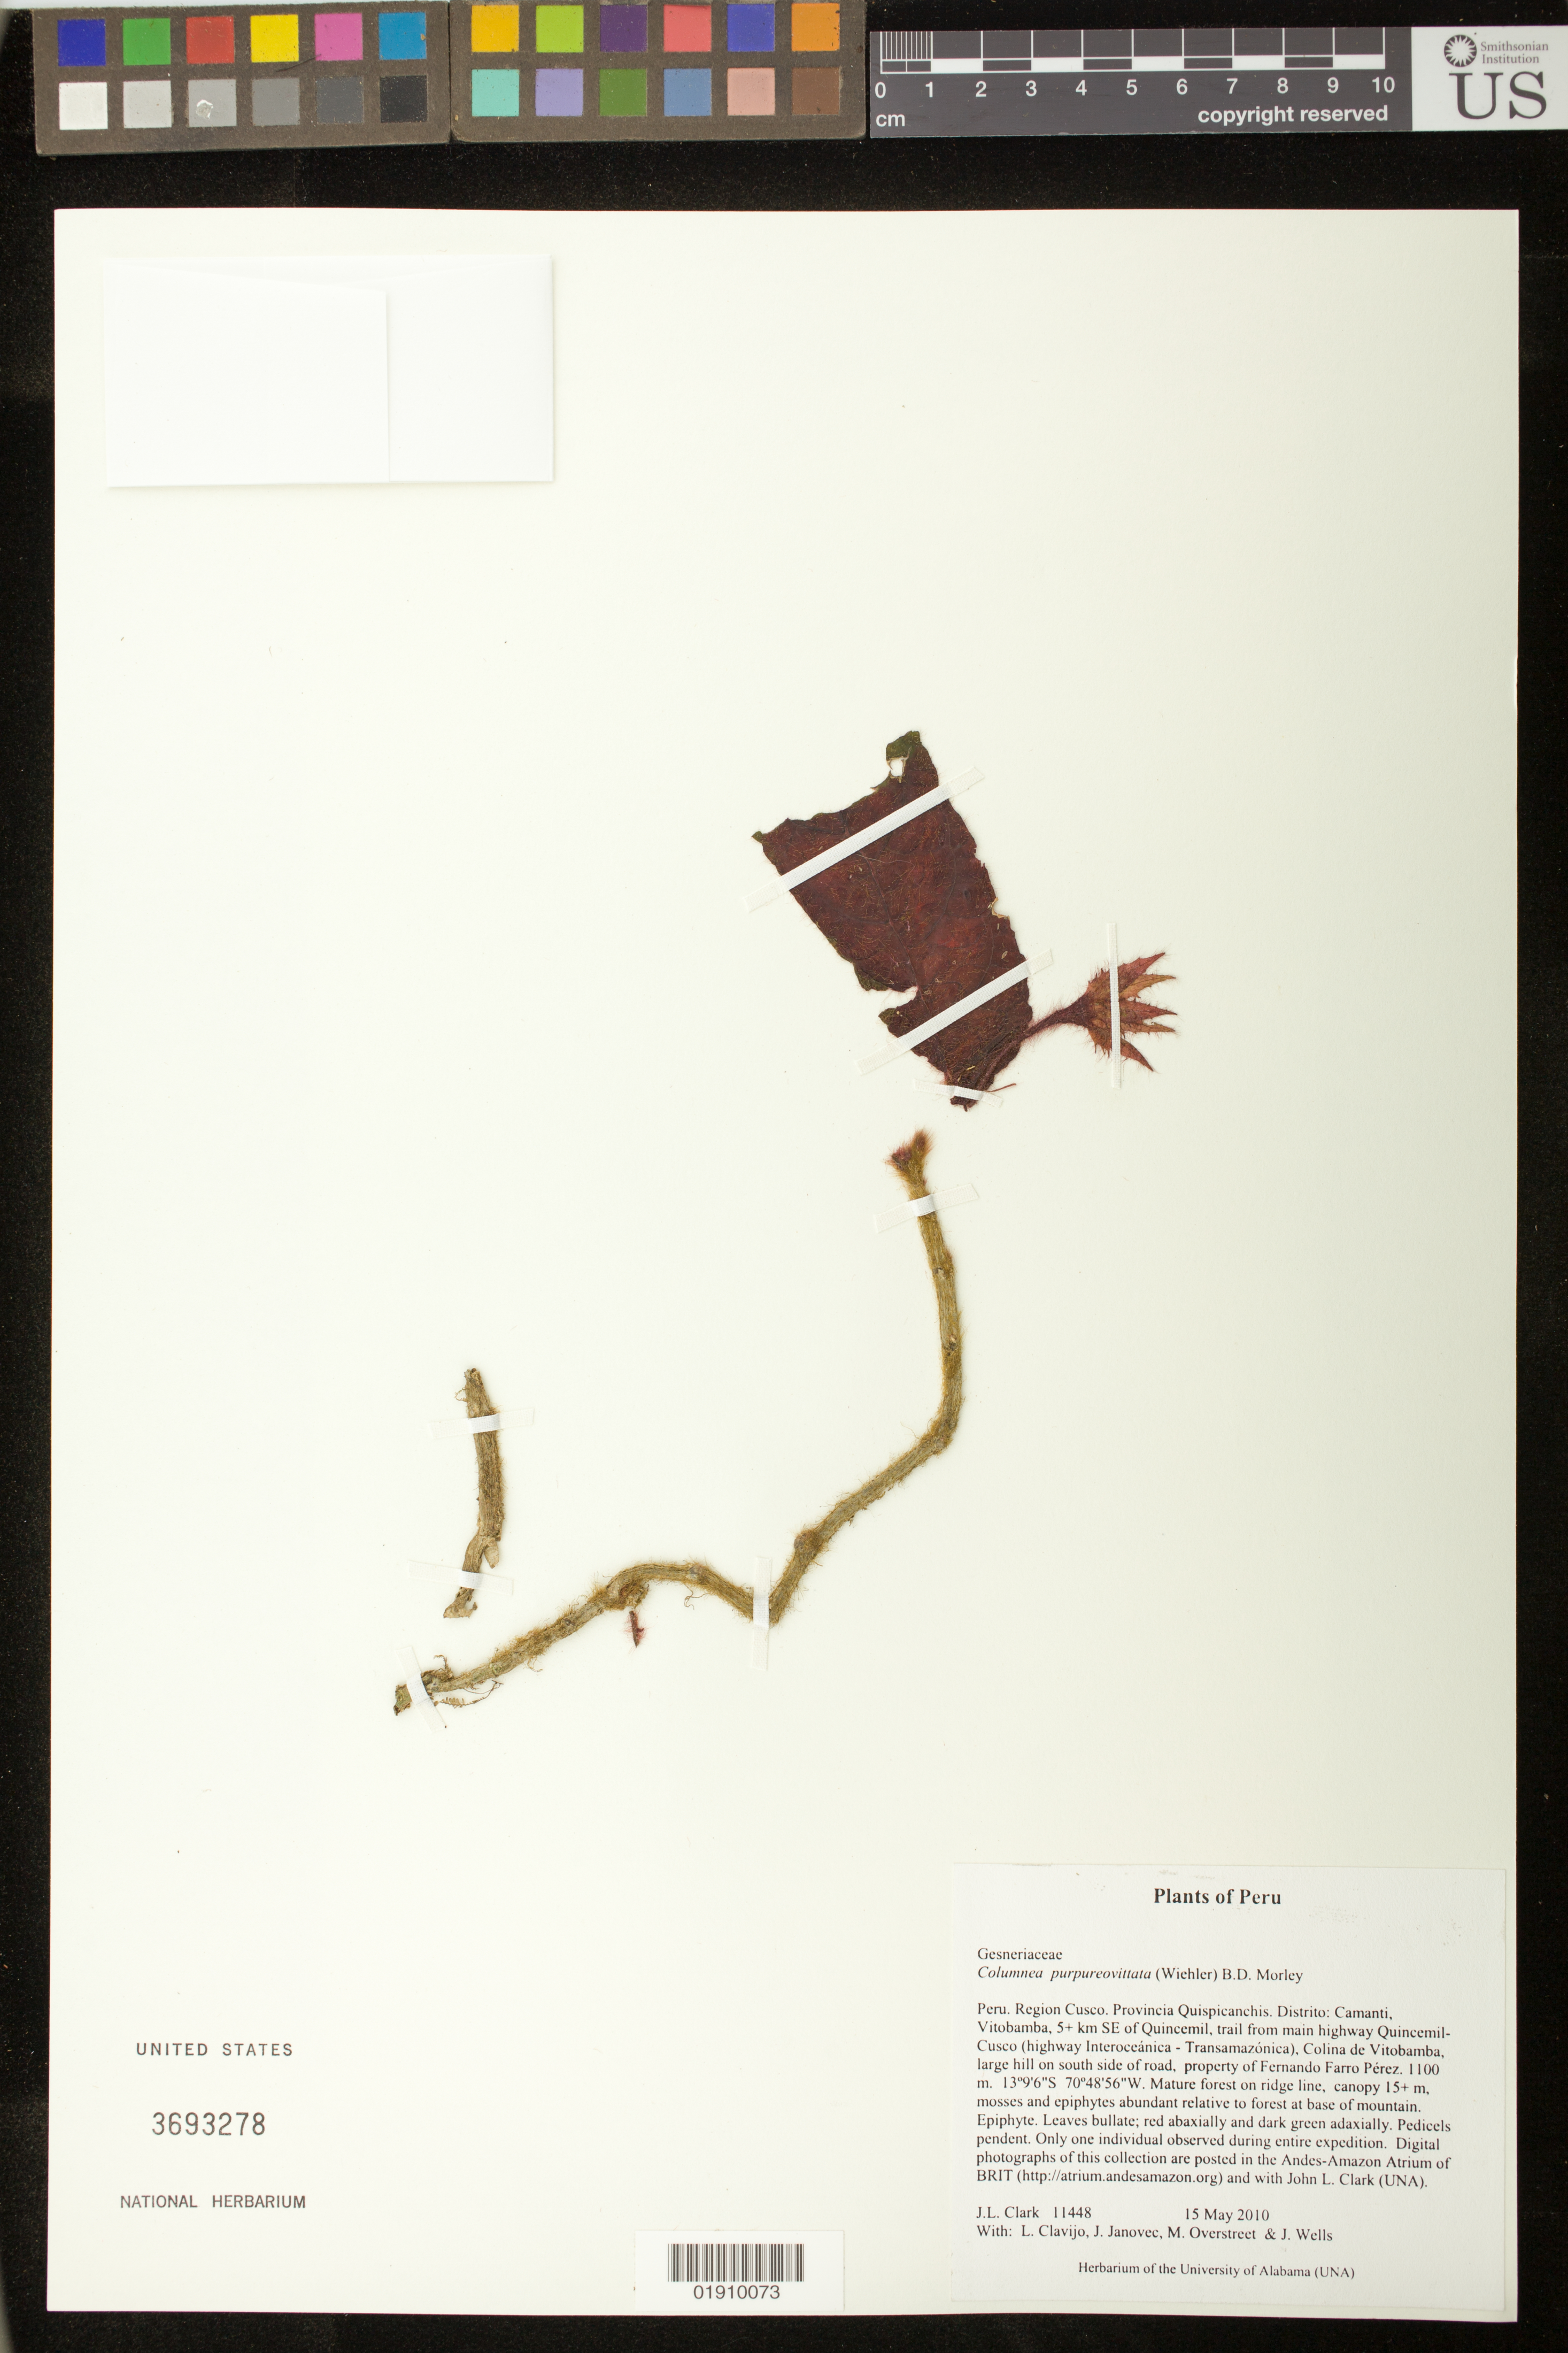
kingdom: Plantae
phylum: Tracheophyta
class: Magnoliopsida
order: Lamiales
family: Gesneriaceae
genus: Columnea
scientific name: Columnea purpureovittata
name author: (Wiehler) B.D. Morley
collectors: J. L. Clark, L. Clavijo, M. Overstreet & J. Wells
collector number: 11448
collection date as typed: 15 May 2010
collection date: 2010-05-15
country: Peru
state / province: Cusco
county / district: Quispicanchis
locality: Distrito: Camanti, Vitobamba, 5+km SE of Quincemil, trail from main highway Quincemil-Cusco (highway Interoceanica-Transamazonica), Colina de Vitobamba, large hill on south side of road, property of Fernando Farro Perez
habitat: Mature forest on ridge line, canopy 15+ m, mosses and epiphytes abundant relative to forest at base of mountain.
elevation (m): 1100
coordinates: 13 09 6 S, 70 48 56 W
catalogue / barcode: US 3693278